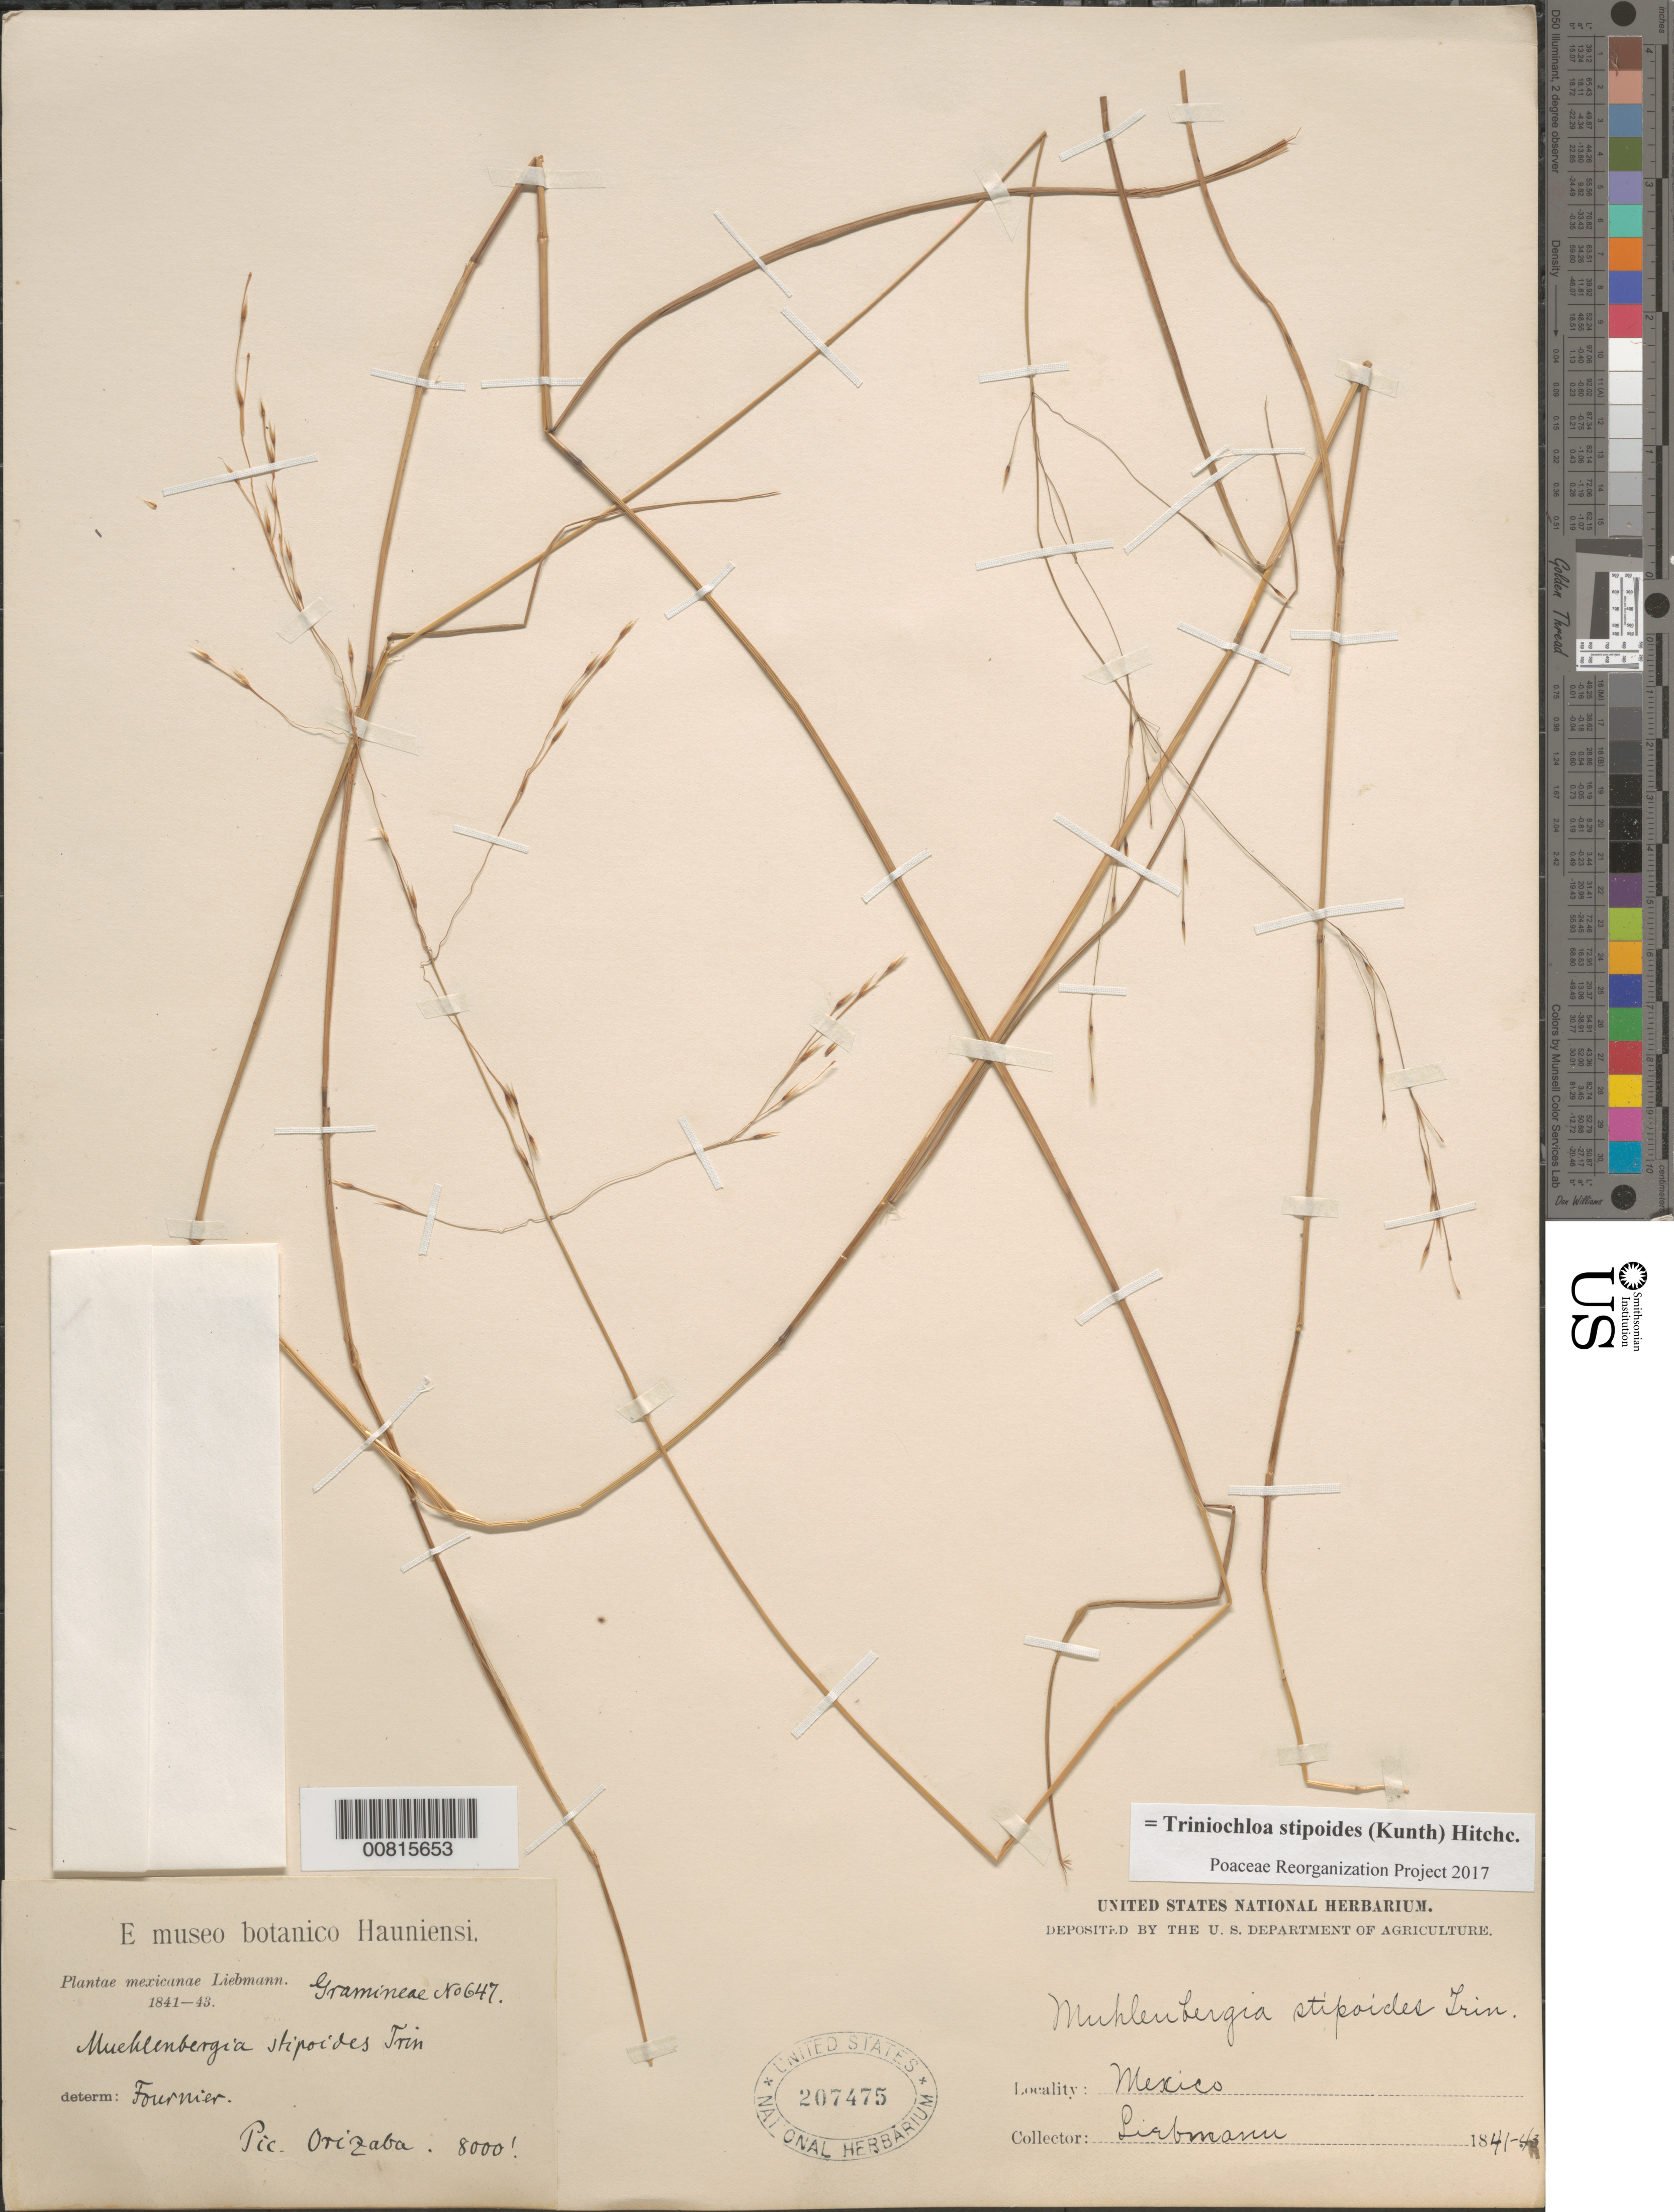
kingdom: Plantae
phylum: Tracheophyta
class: Liliopsida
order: Poales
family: Poaceae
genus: Triniochloa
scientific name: Triniochloa stipoides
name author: (Kunth) Hitchc.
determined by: Poaceae Reorganization Project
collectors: C. G. Pringle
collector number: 4905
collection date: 1894-09-19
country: Mexico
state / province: Oaxaca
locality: Sierra de San Felipe, Oax.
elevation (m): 3139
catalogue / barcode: US 207475